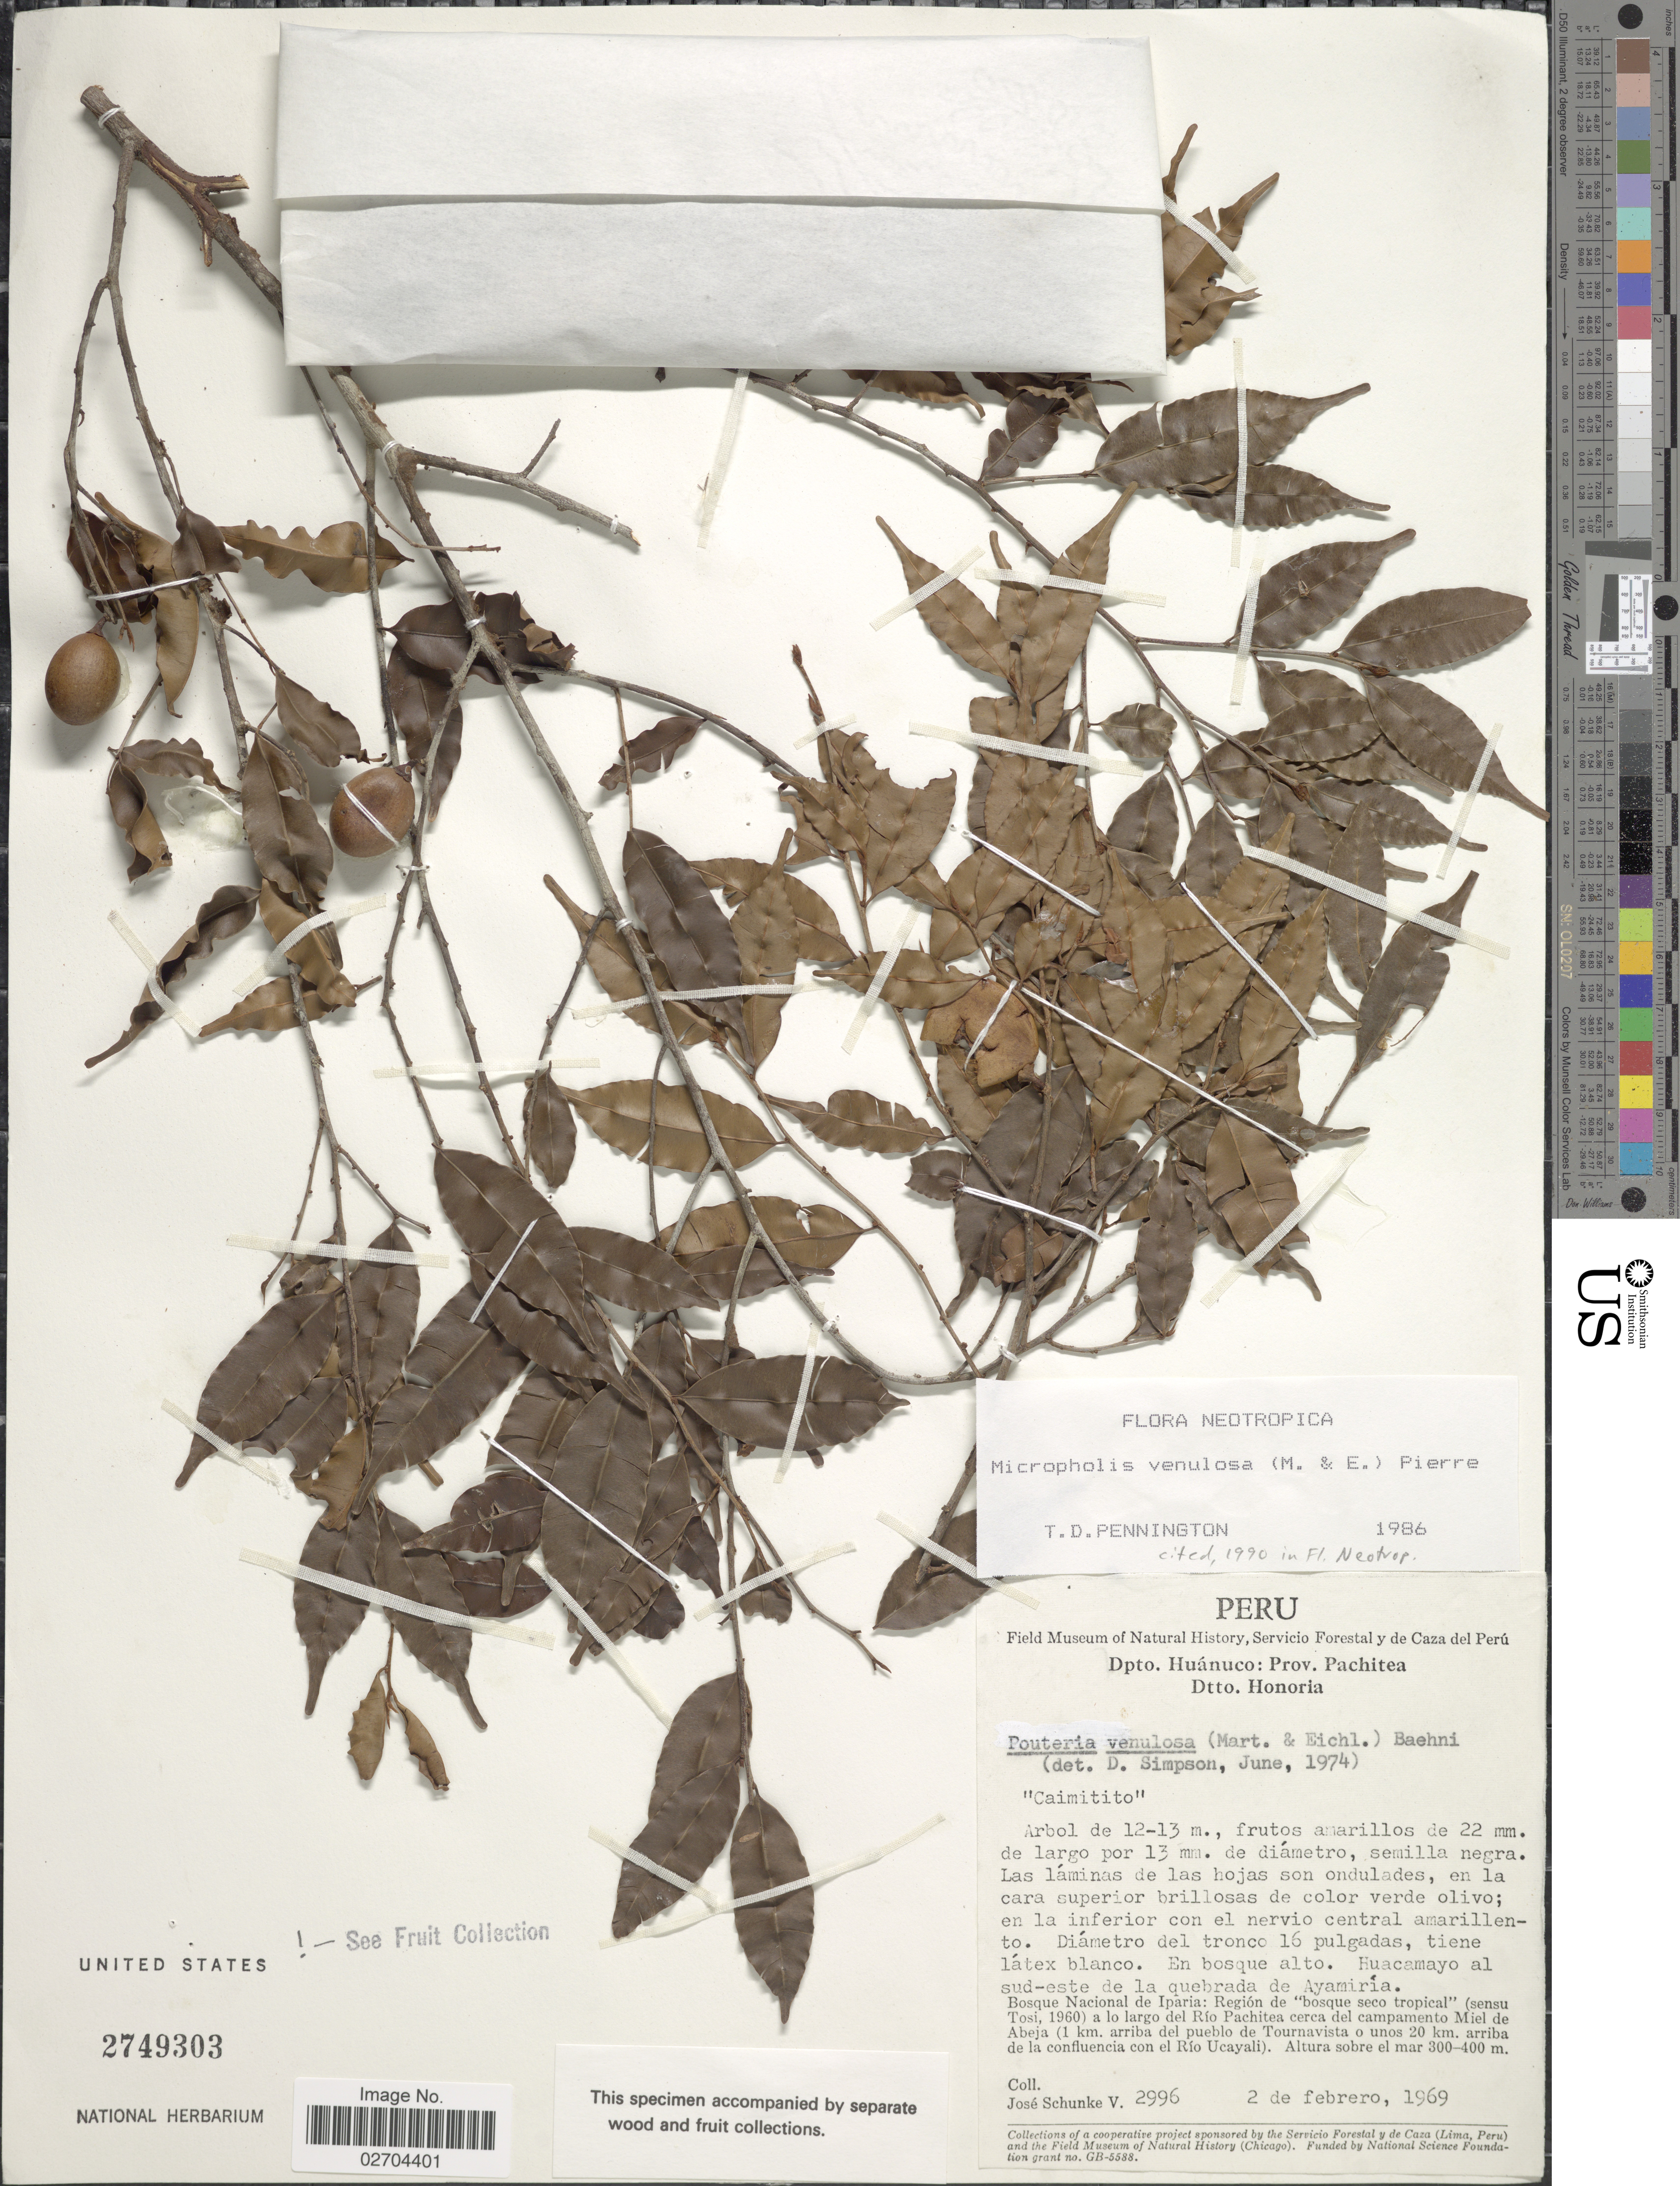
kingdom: Plantae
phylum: Tracheophyta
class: Magnoliopsida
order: Ericales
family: Sapotaceae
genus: Micropholis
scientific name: Micropholis venulosa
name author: (Mart. & Eichler) Pierre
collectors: J. Schunke Vigo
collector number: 2996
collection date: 1969-02-02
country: Peru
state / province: Huánuco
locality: Dpto. Huanuco: Prov. Pachitea, Dtto. Honoria. Huacamayo al sud-este de la quebrada de Ayamiria. Bosque Nacional de Iparia : Region de "bosque seco tropical" (sensu tosi), 1960) a lo largo del Rio Pachitea cerca del campamento Miel de Abeja (1 km. arriba del pueblo de Tournavista o unos 20 km. arriba de la confluence con el Rio Ucayali).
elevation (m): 300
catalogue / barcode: US 2749303